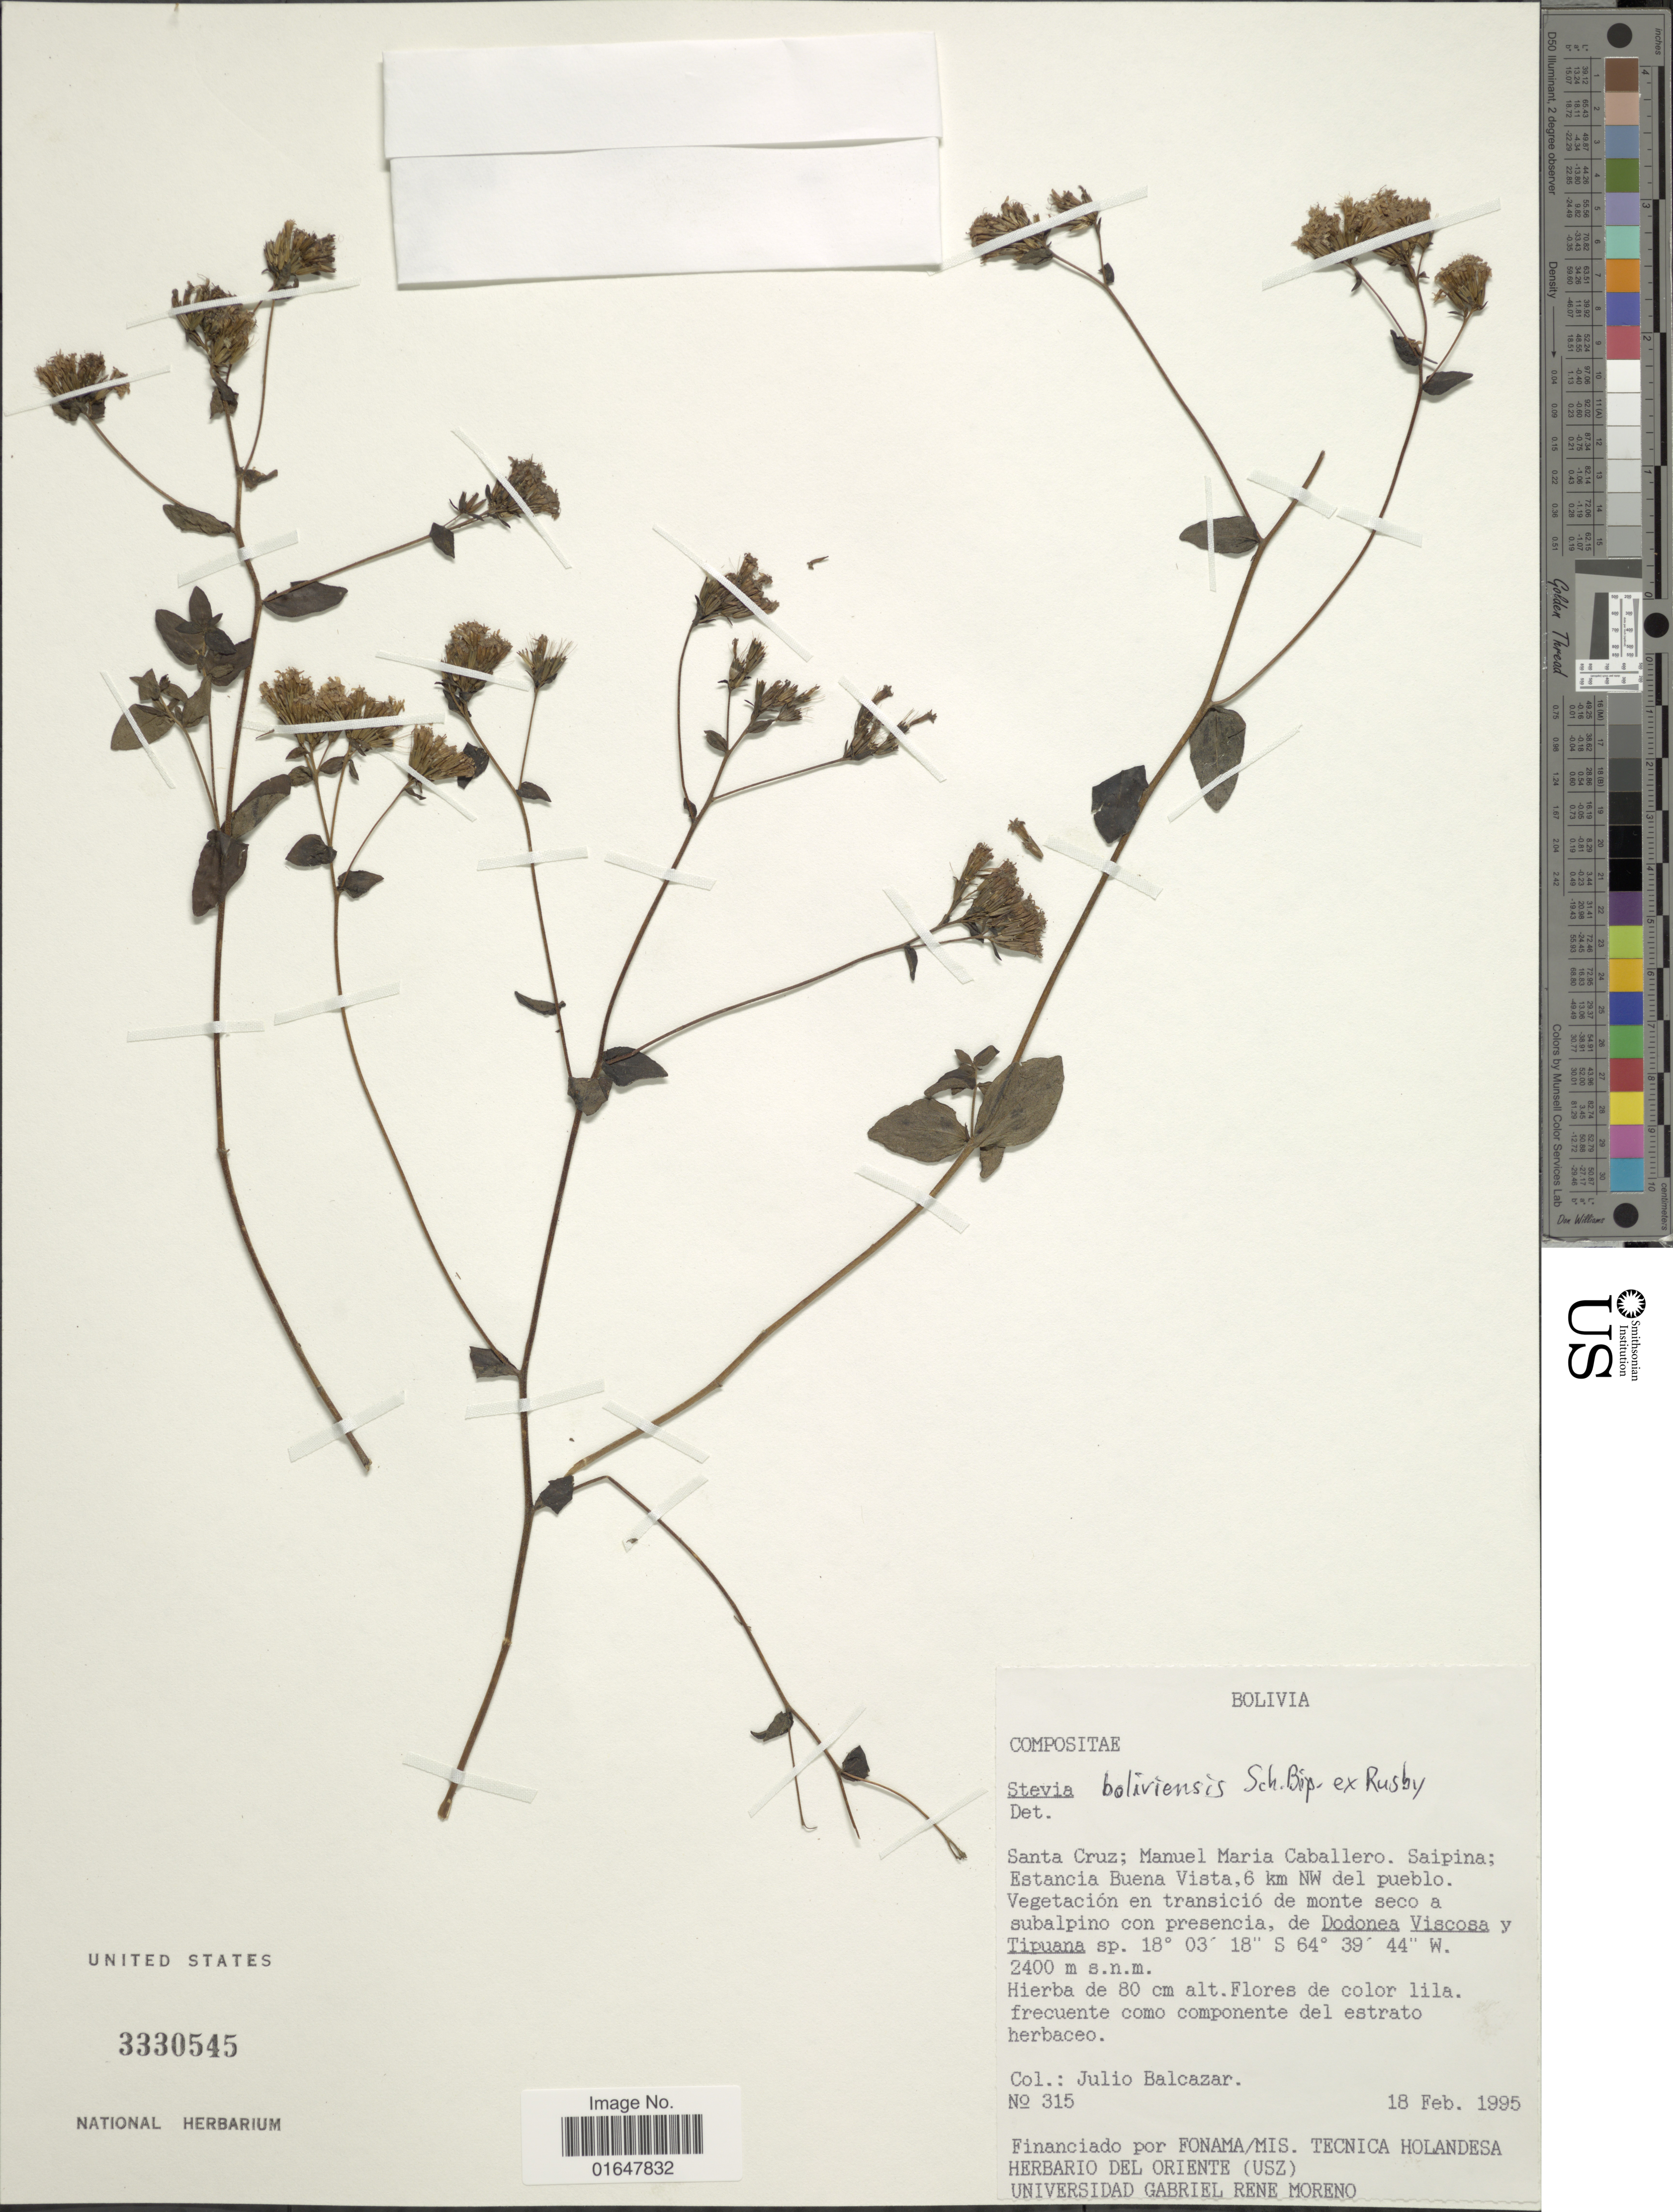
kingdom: Plantae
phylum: Tracheophyta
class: Magnoliopsida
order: Asterales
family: Asteraceae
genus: Stevia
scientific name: Stevia boliviensis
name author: Sch. Bip. ex Rusby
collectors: J. Balcazar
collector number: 315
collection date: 1995-02-18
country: Bolivia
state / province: Santa Cruz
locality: Manuel Maria Caballero, Saipina, Estancia Buena Vista, 6 km NW del pueblo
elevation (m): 2400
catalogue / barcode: US 3330545